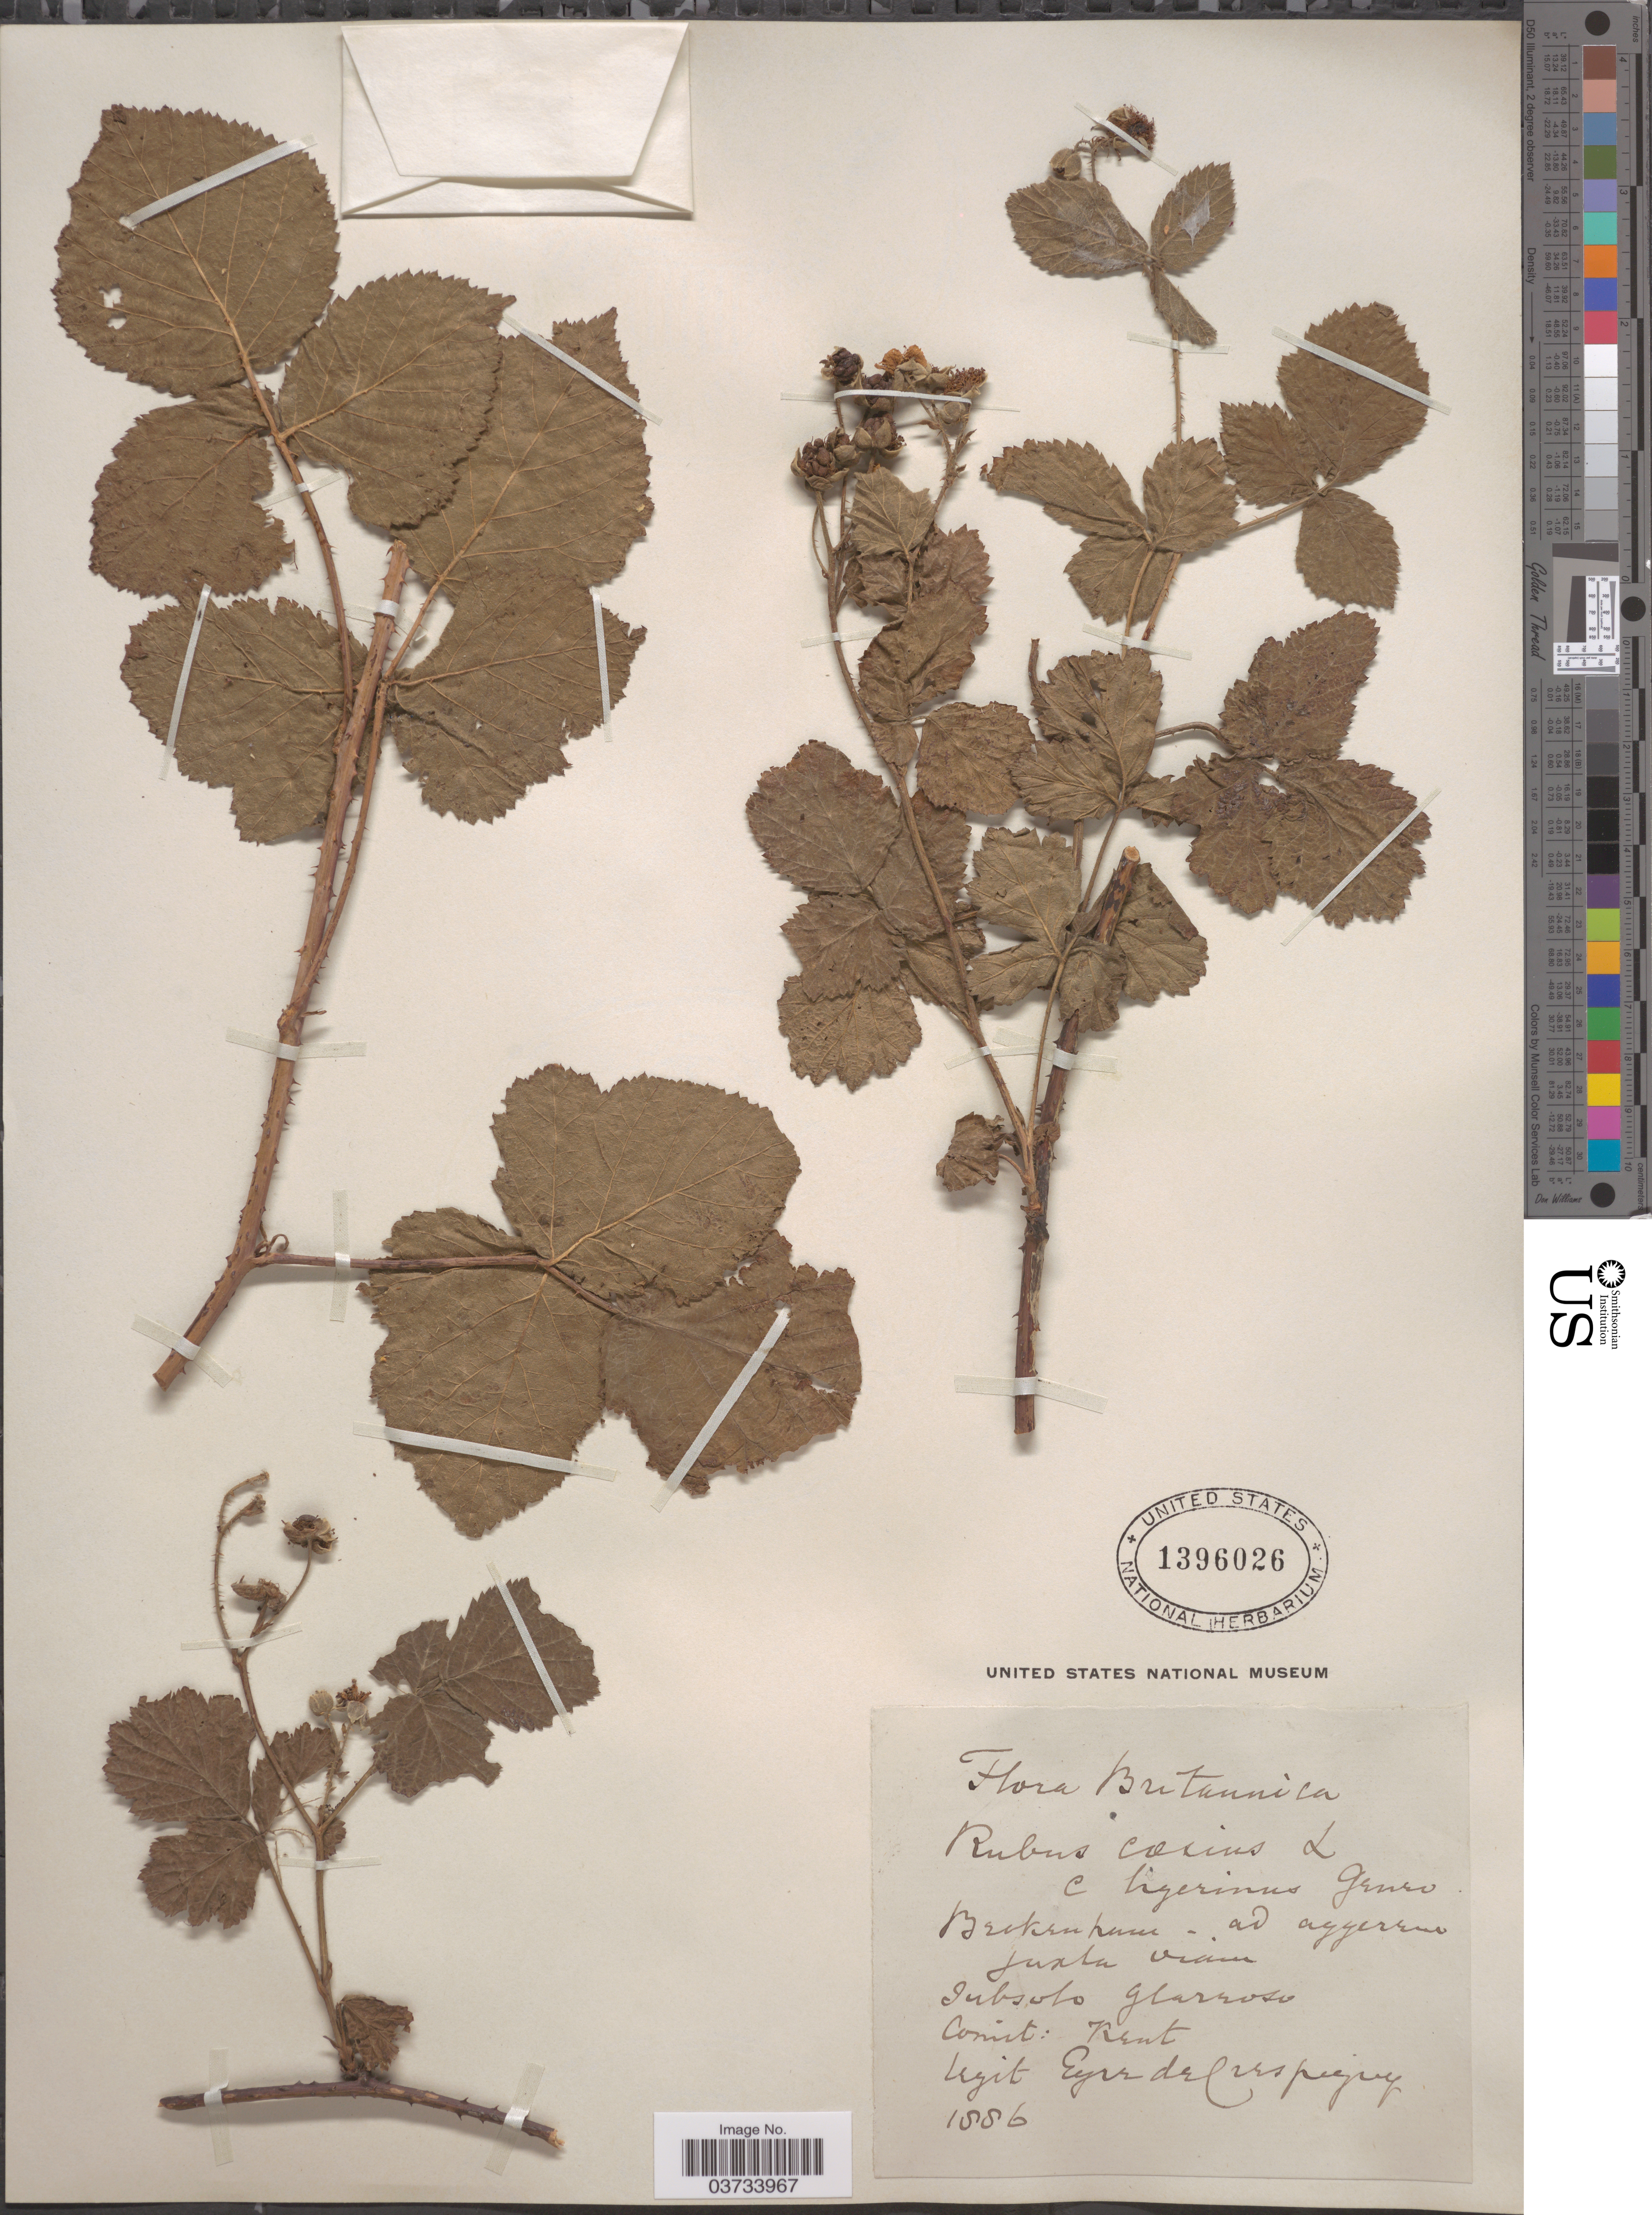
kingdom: Plantae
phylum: Tracheophyta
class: Magnoliopsida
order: Rosales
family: Rosaceae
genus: Rubus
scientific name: Rubus caesius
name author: L.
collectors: E. de Crespigny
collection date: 1886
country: United Kingdom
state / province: England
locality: Britannica. Beckenham ad aggereno juxta viam. Comit: Kent.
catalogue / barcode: US 1396026